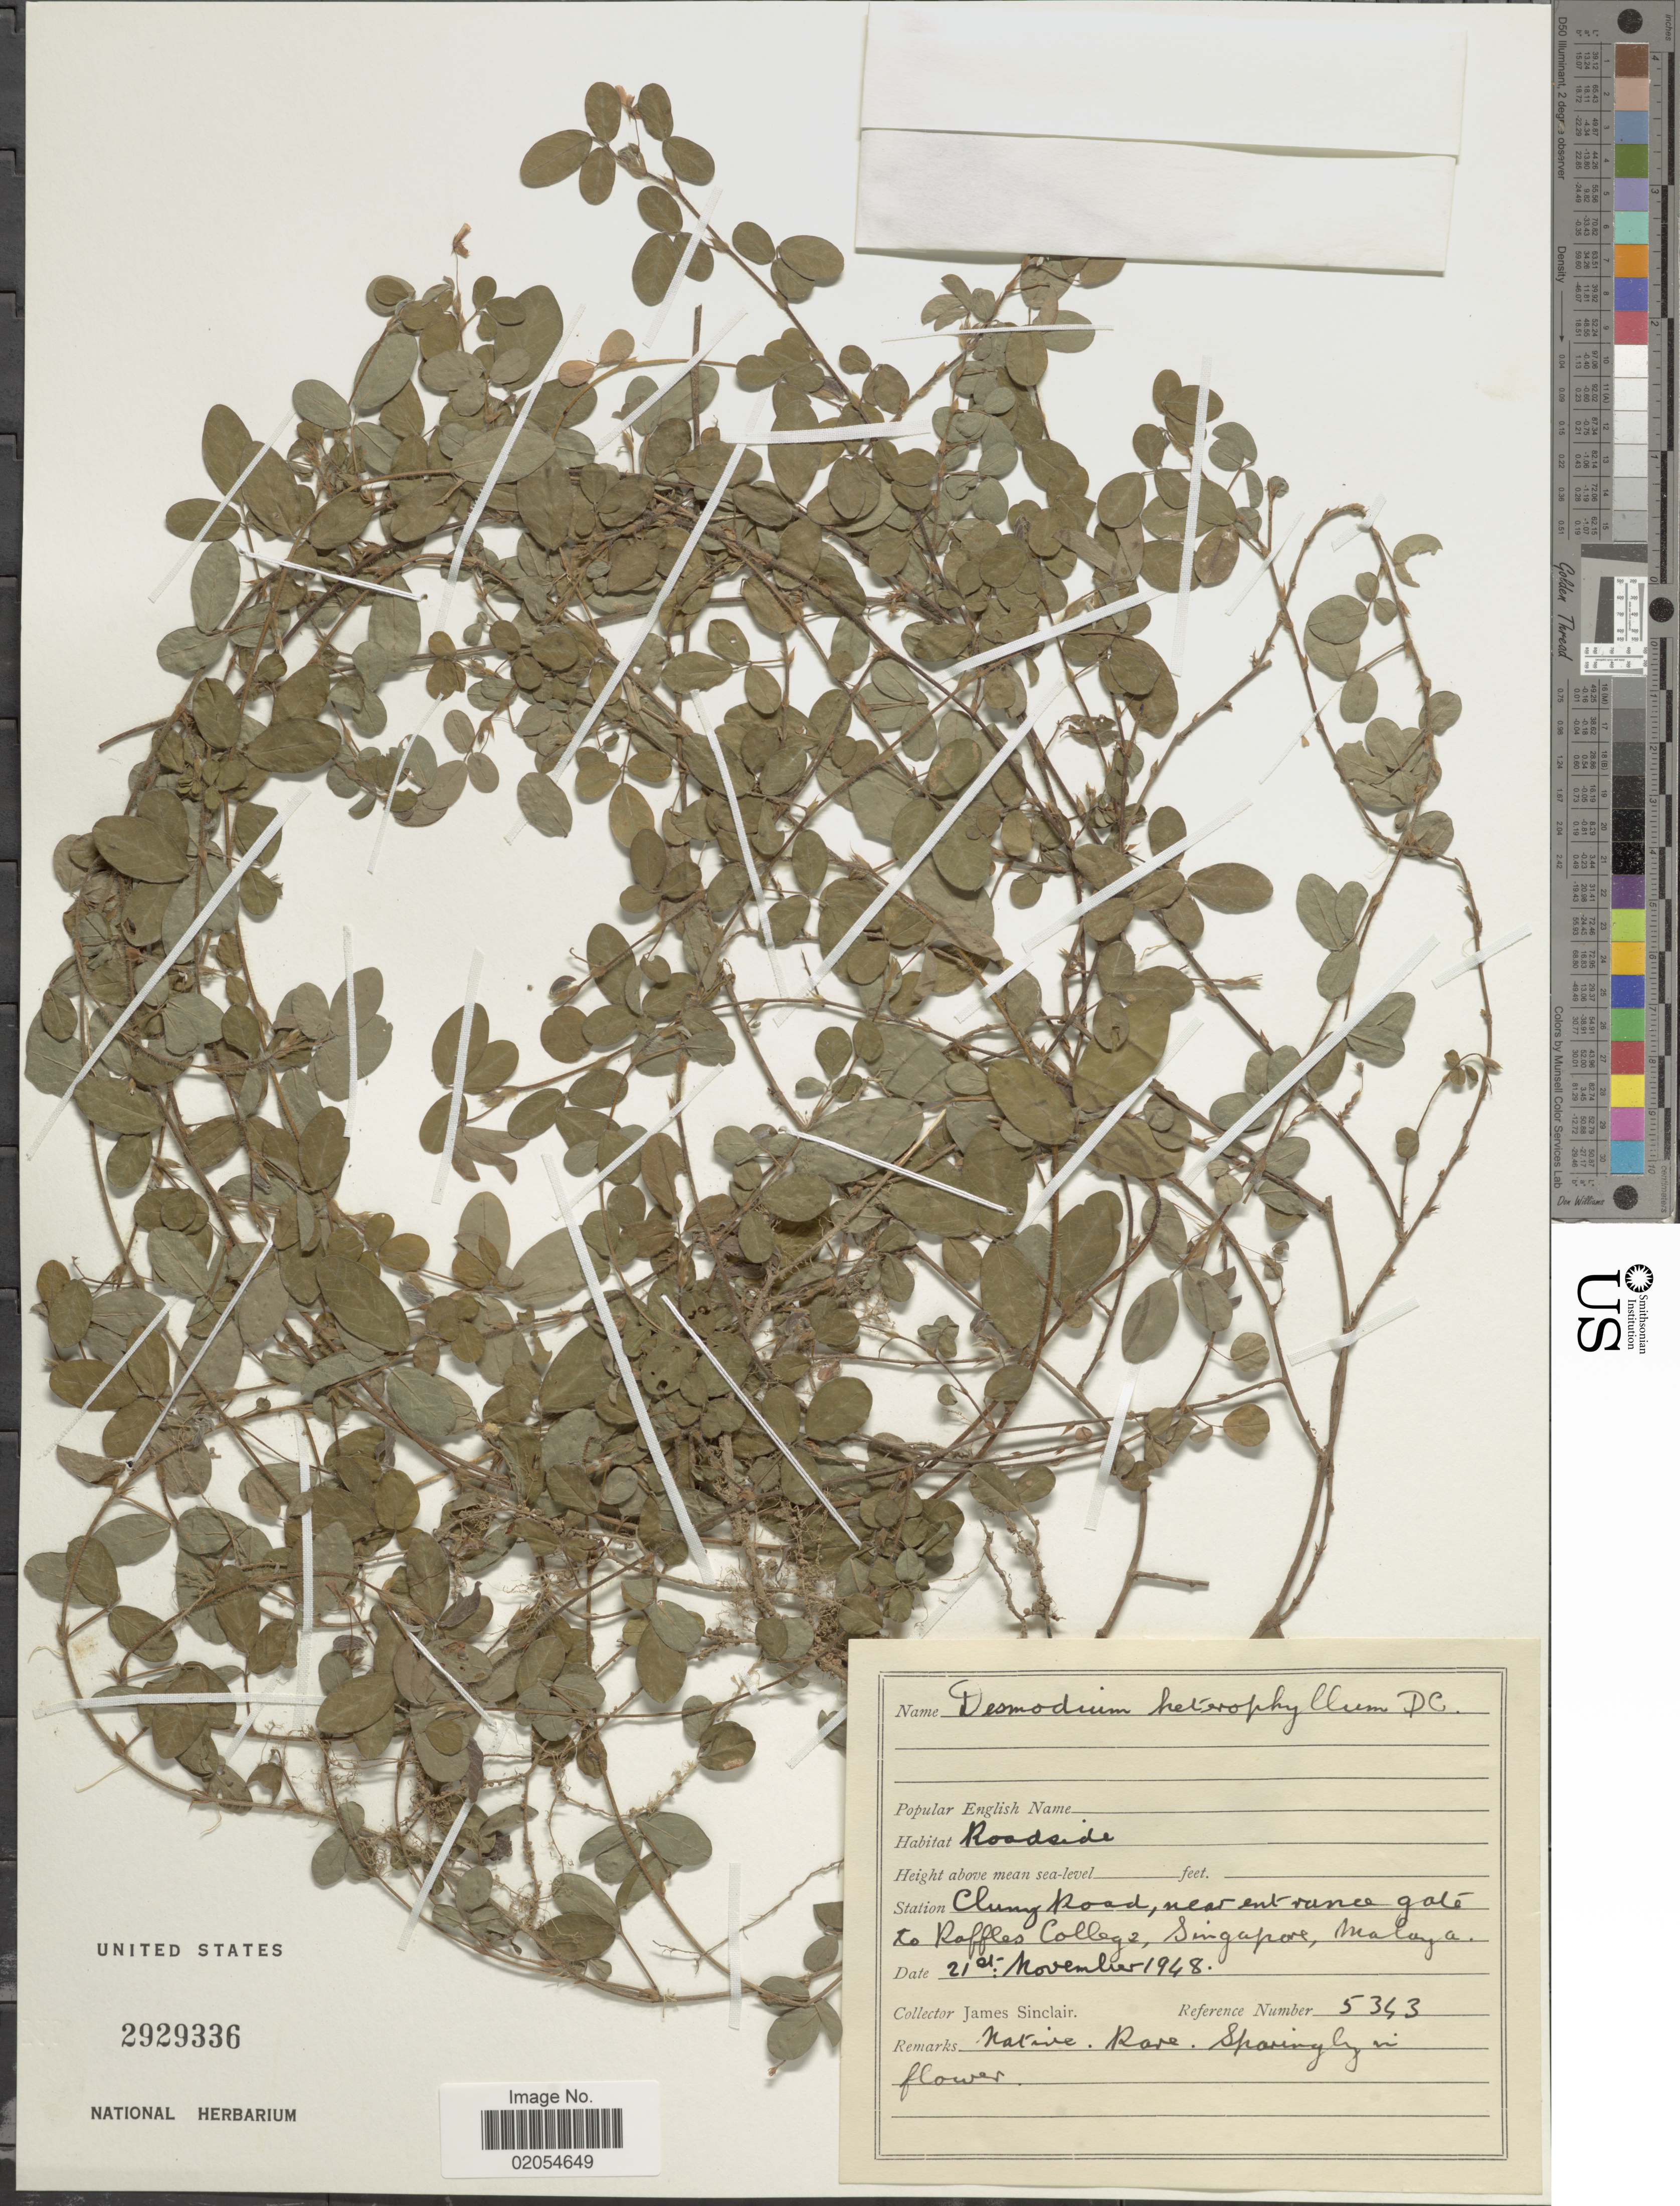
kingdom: Plantae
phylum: Tracheophyta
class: Magnoliopsida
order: Fabales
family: Fabaceae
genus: Grona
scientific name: Grona heterophylla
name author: (Willd.) H. Ohashi & K. Ohashi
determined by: Strong, Mark T., (BOT), Smithsonian Institution - National Museum of Natural History (UNITED STATES)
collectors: J. Sinclair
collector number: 5343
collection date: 1948-11-21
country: Singapore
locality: Clung Road, near entrance gate to Raffles College, Singapore, Malaya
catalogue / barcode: US 2929336